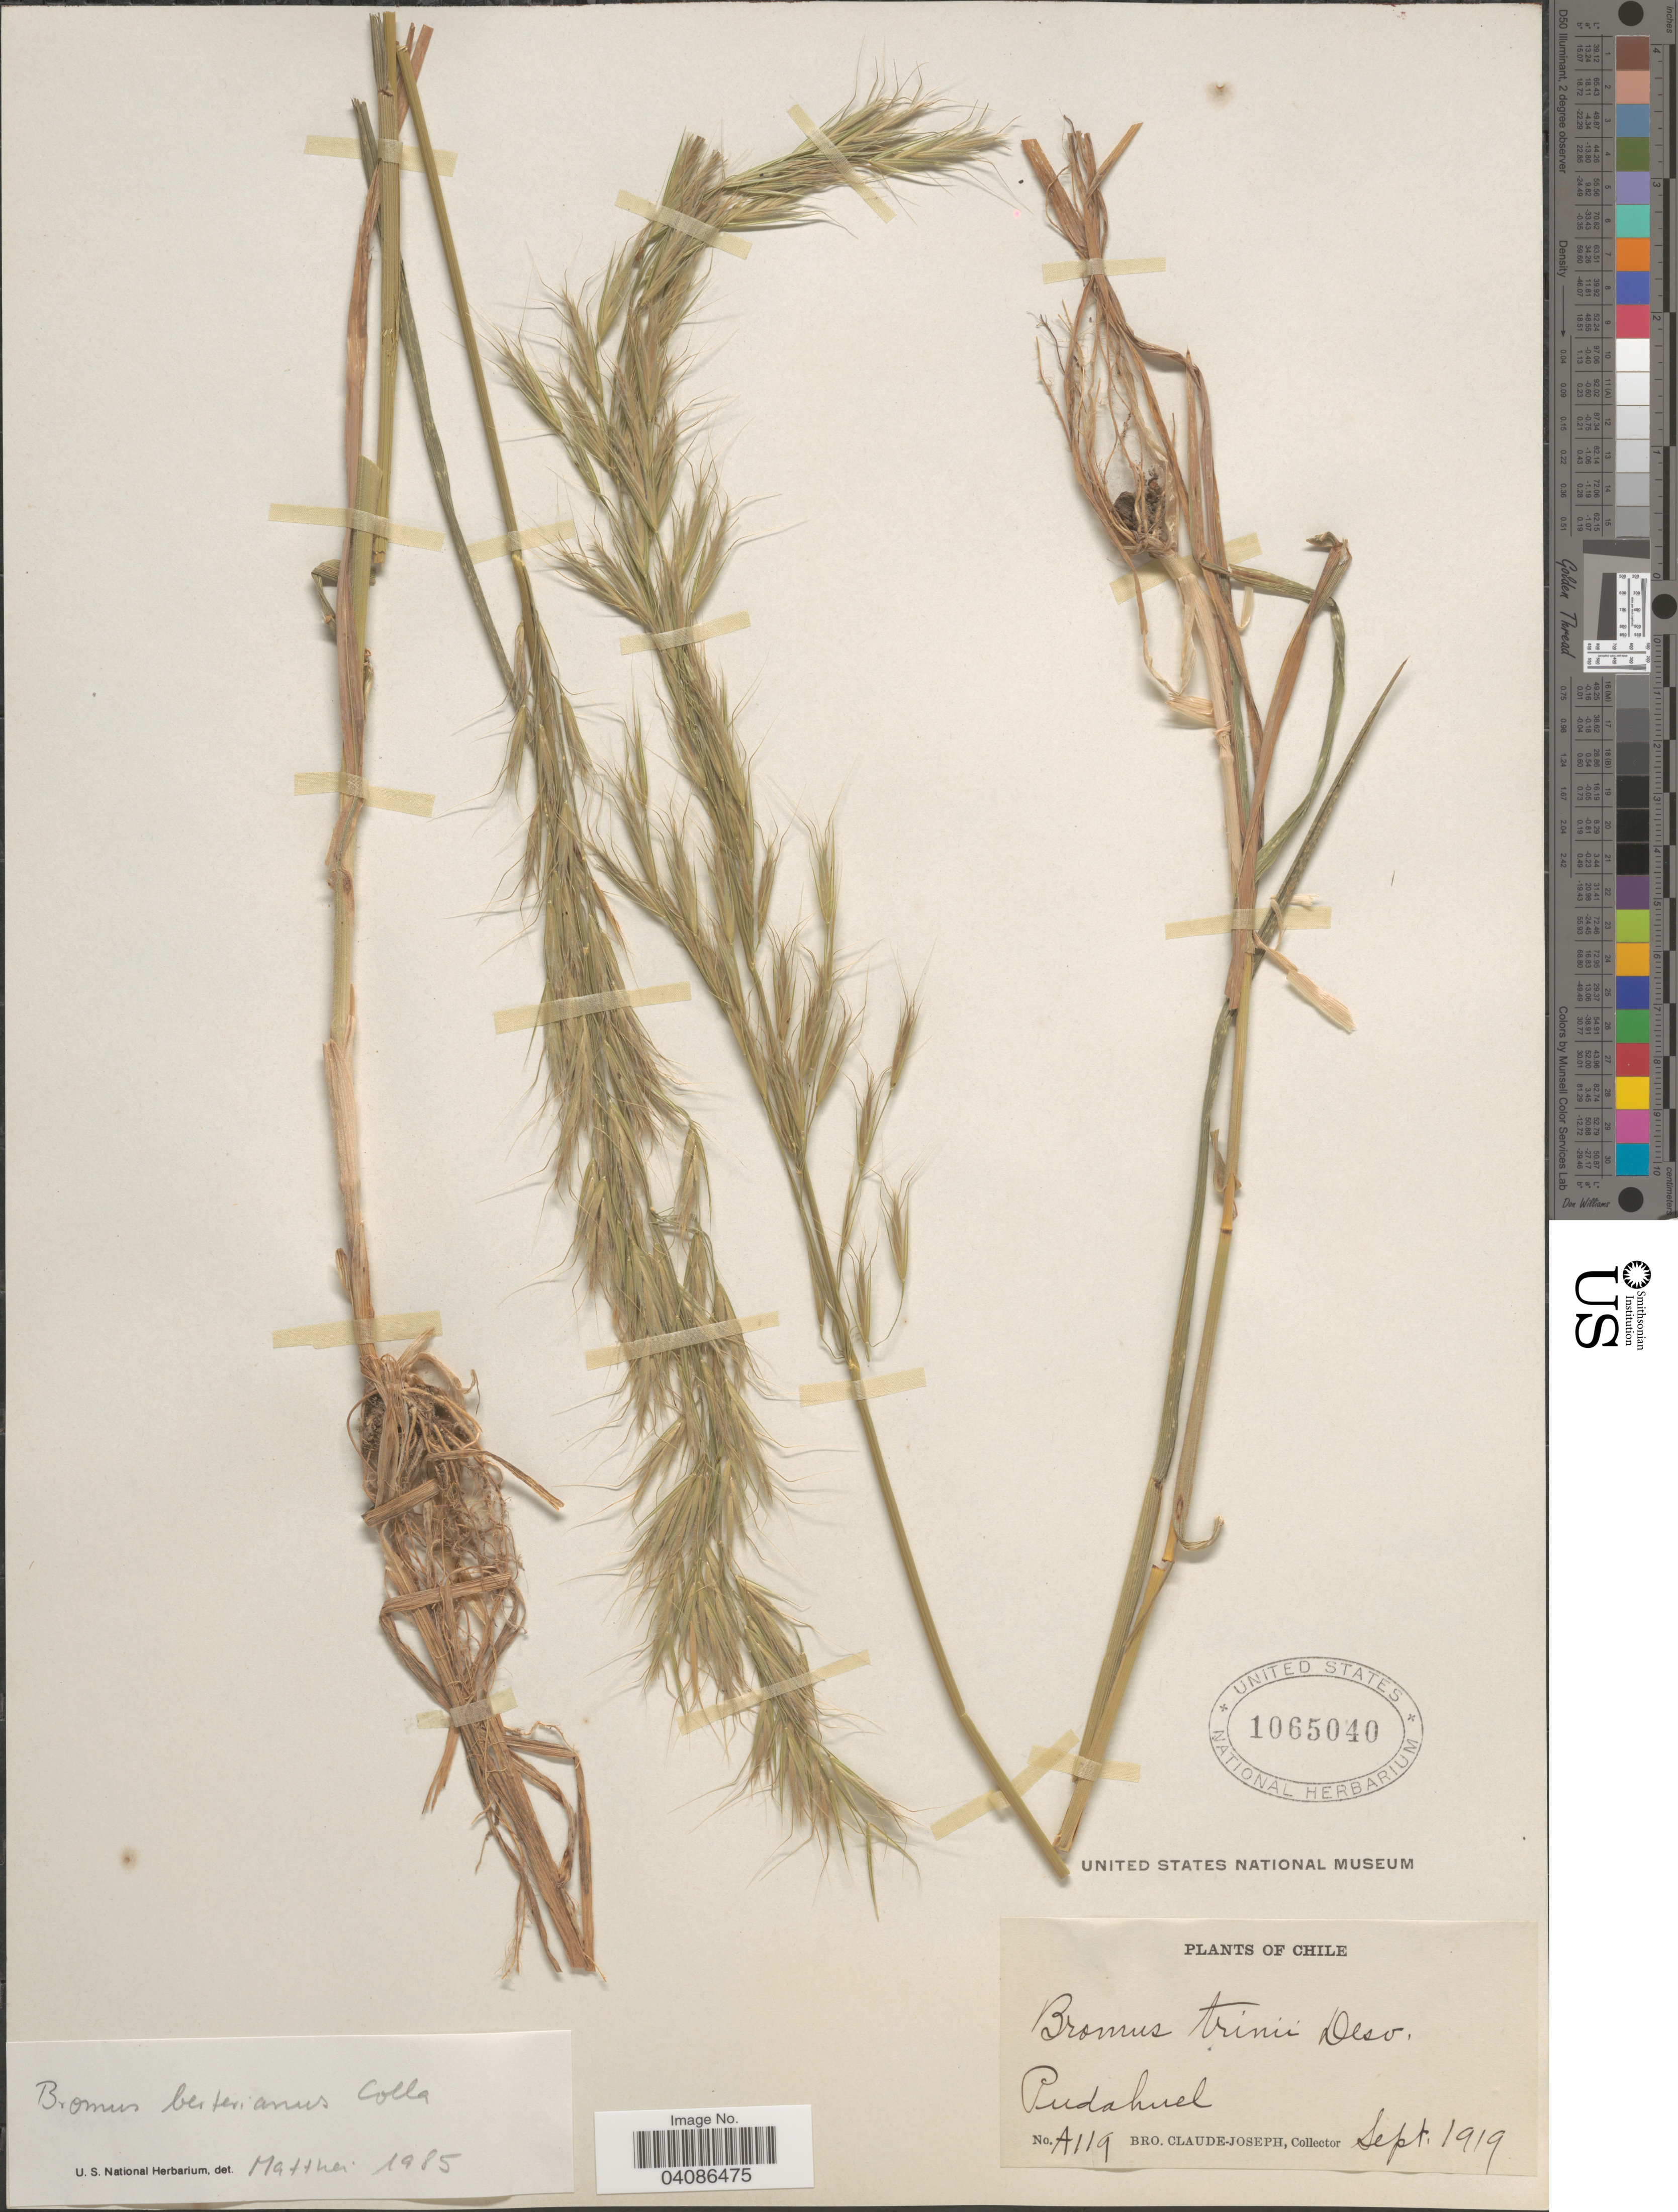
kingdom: Plantae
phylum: Tracheophyta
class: Liliopsida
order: Poales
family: Poaceae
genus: Bromus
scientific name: Bromus berteroanus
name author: Colla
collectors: Bro. Claude-Joseph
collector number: A119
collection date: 1919-09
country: Chile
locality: Pudahuel.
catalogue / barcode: US 1065040